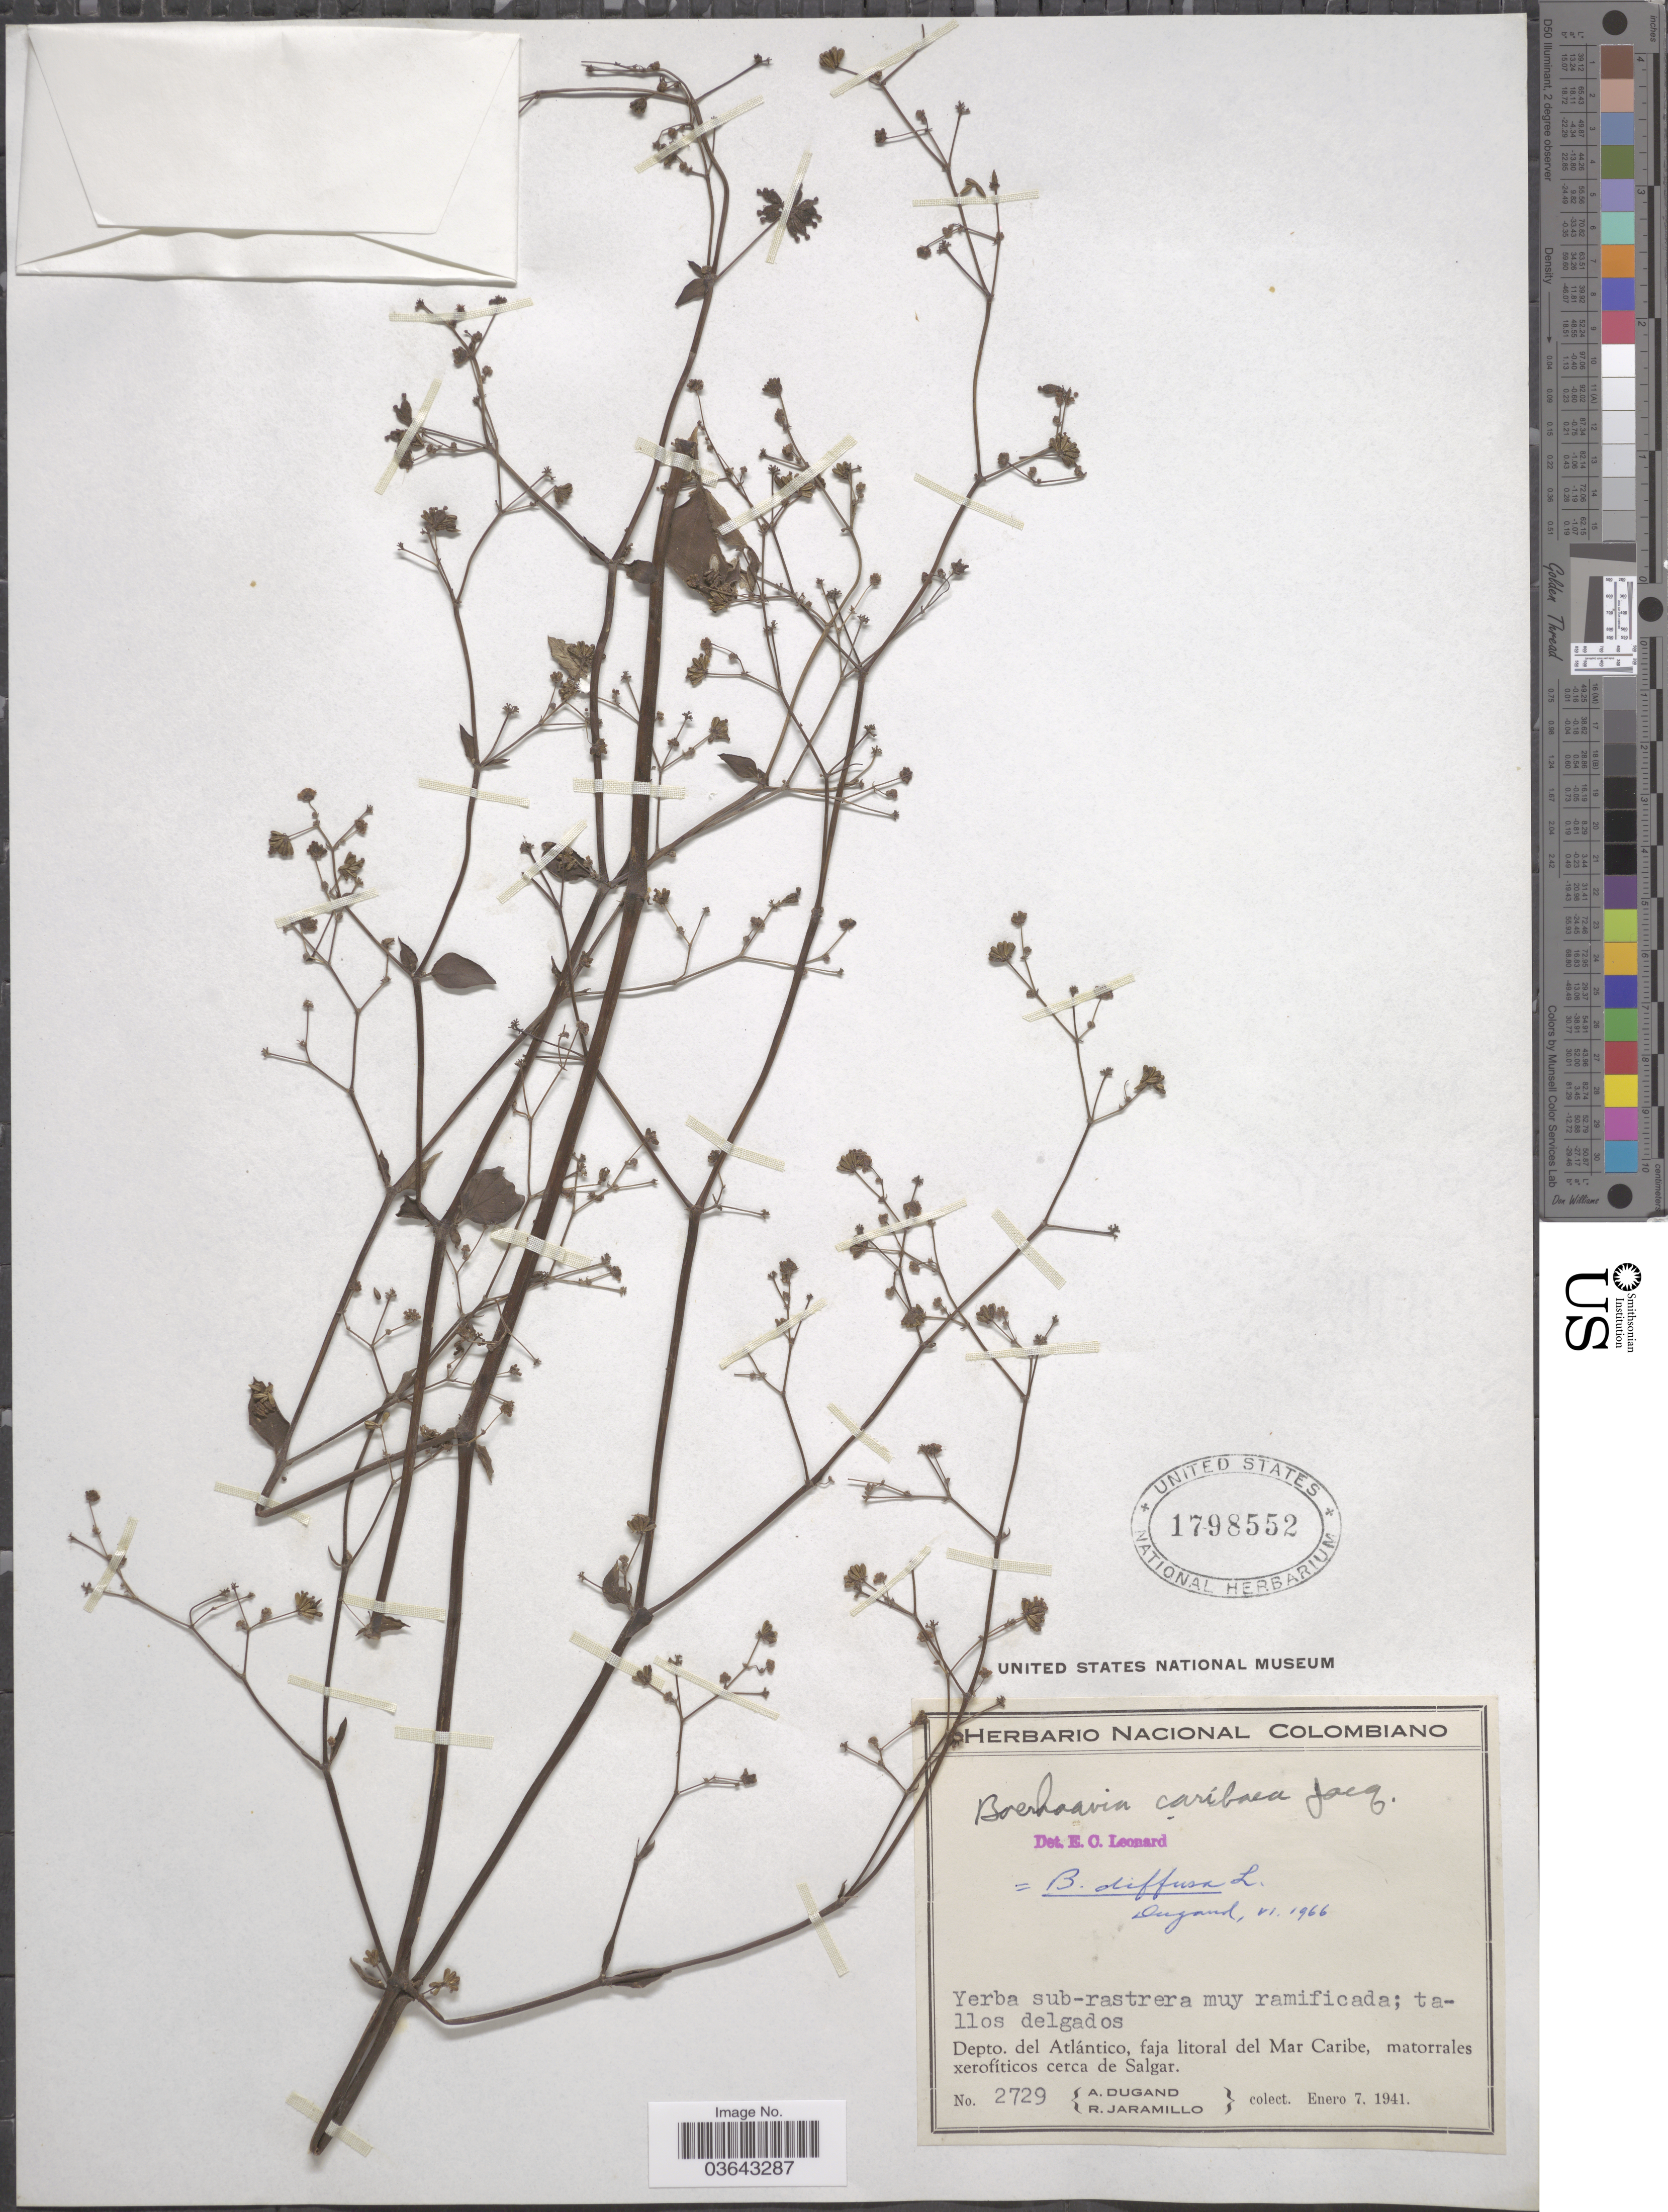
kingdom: Plantae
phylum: Tracheophyta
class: Magnoliopsida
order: Caryophyllales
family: Nyctaginaceae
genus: Boerhavia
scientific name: Boerhavia diffusa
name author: L.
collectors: A. Dugand & R. Jaramillo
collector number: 2729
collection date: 1941-01-07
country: Colombia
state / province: Atlántico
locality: Depto. del Atlántico, faja litoral del Mar Caribe, matorrales xerofíticos cerca de Salgar.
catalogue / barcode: US 1798552